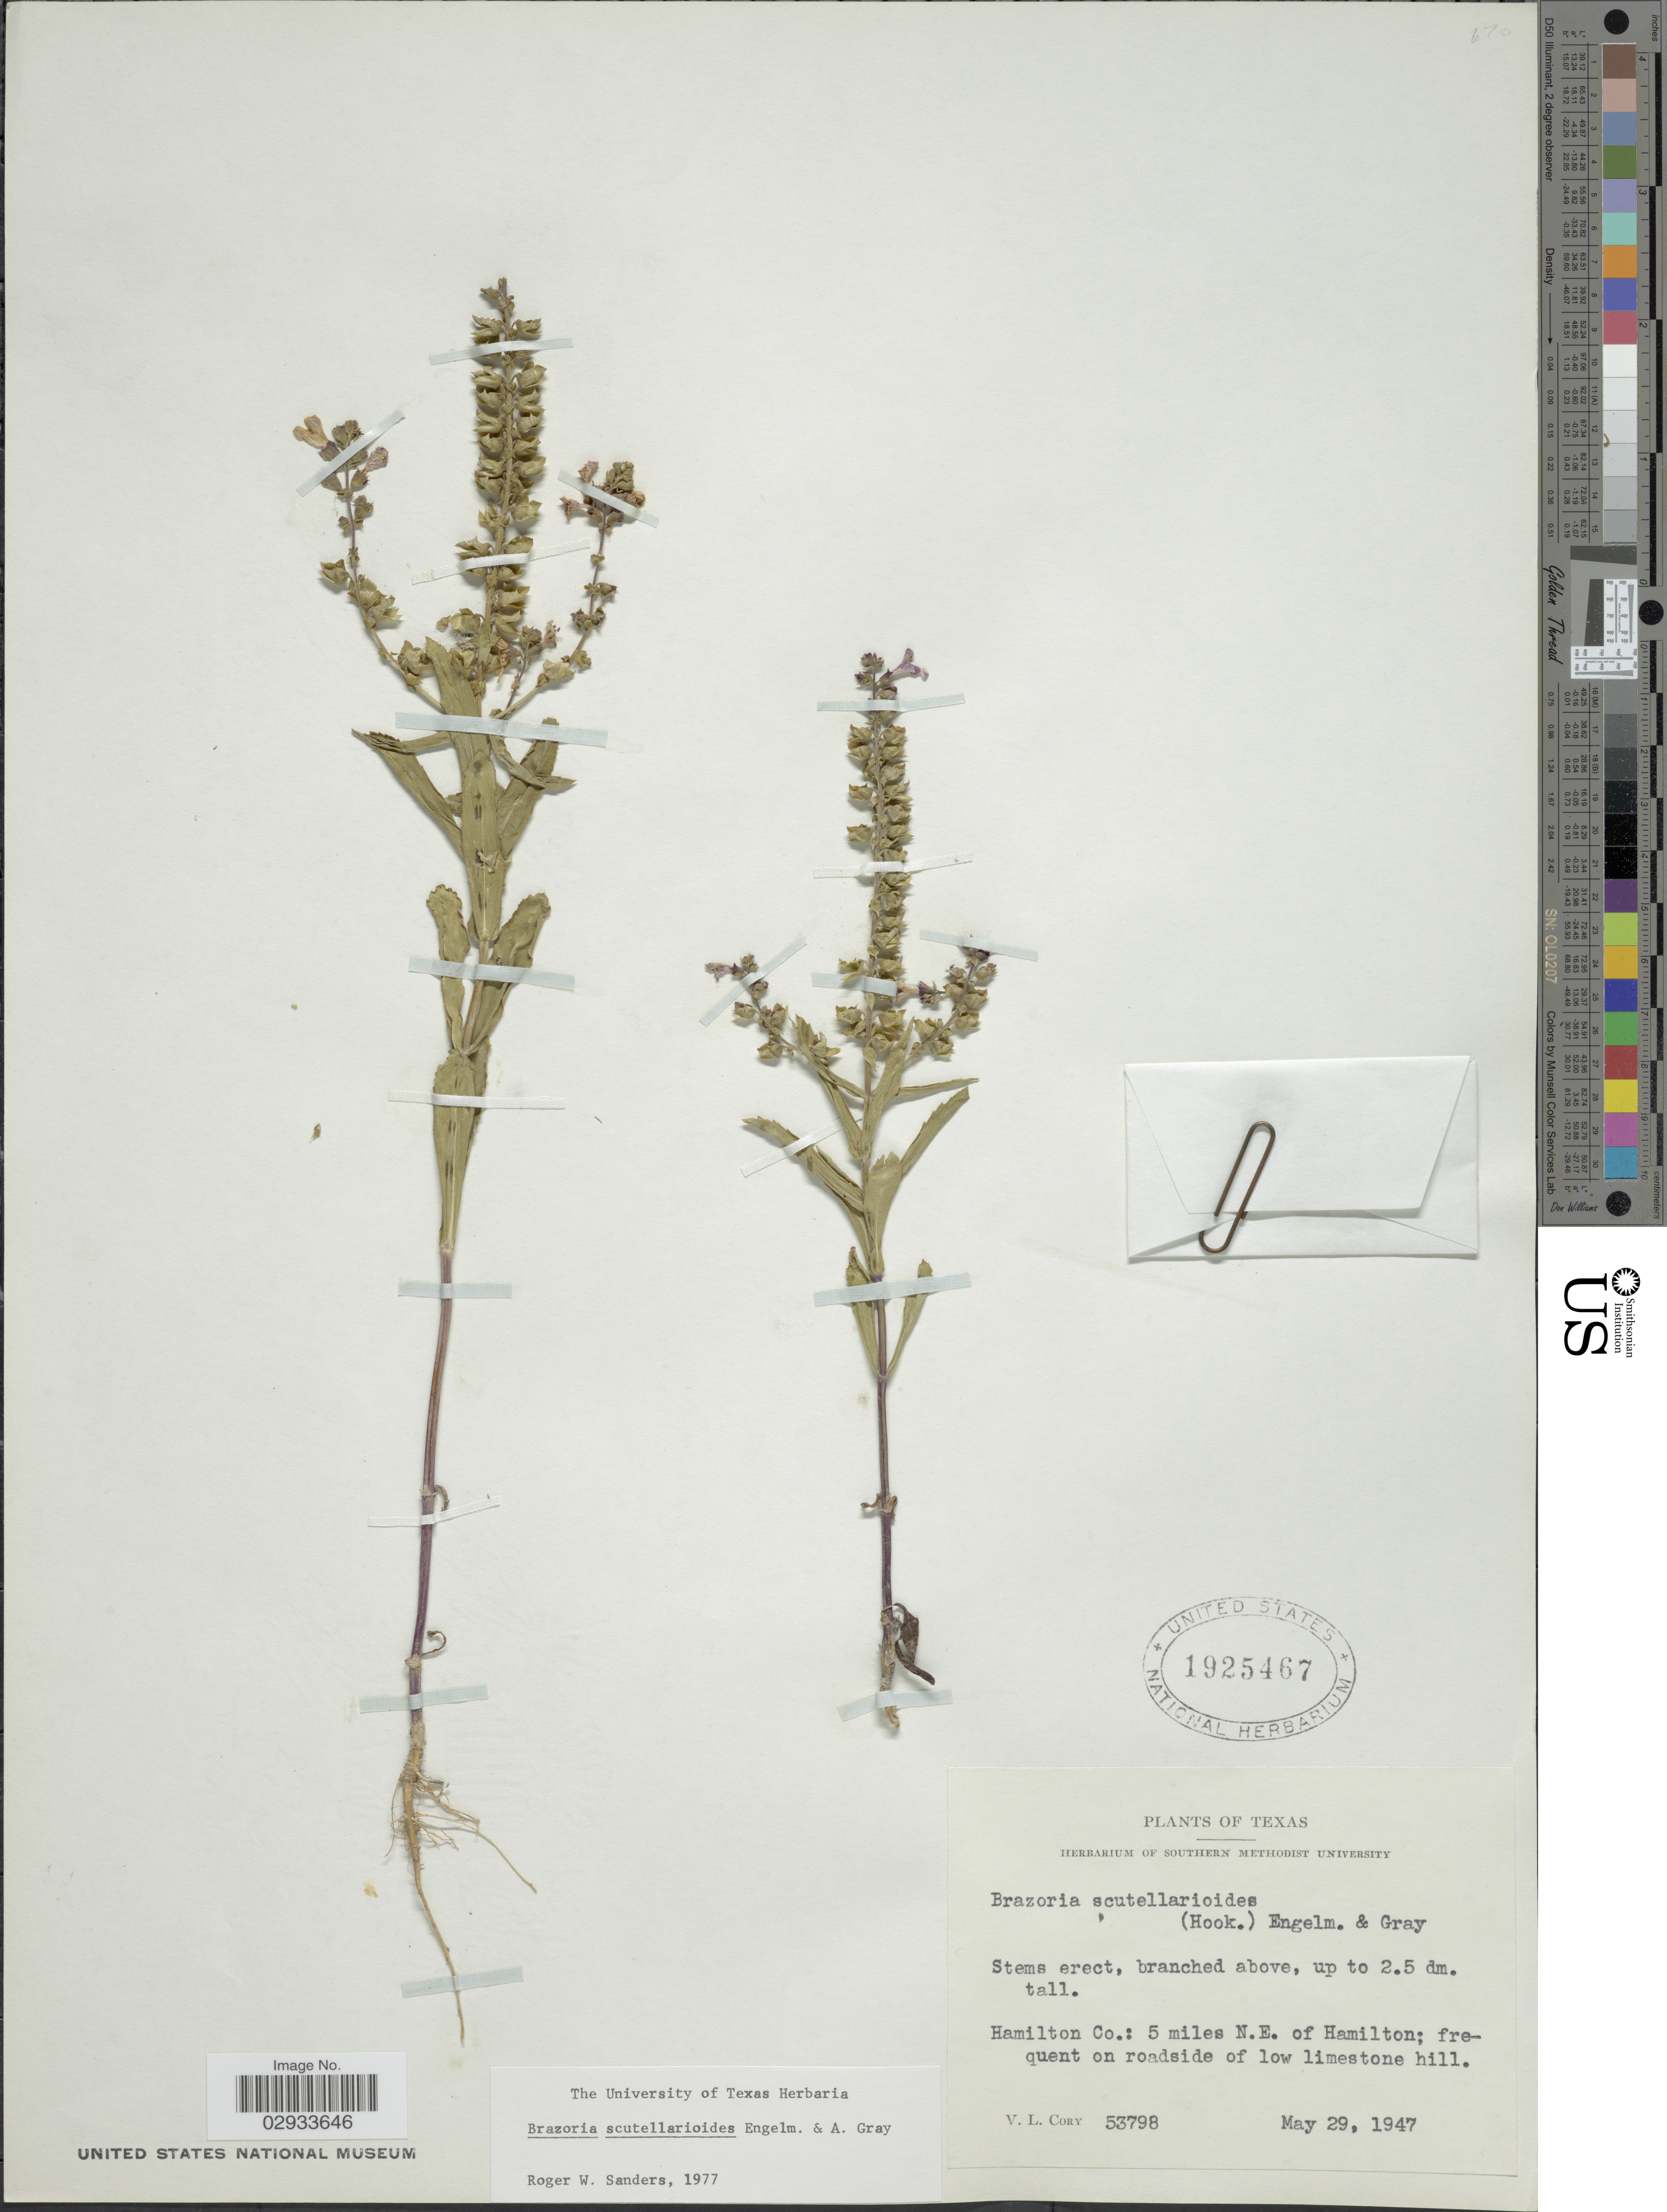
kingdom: Plantae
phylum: Tracheophyta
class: Magnoliopsida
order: Lamiales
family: Lamiaceae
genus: Brazoria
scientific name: Brazoria scutellarioides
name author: Engelm. & A. Gray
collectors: V. Cory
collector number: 53798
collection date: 1947-05-29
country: United States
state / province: Texas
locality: Hamilton Co.: 5 miles N.E. of Hamilton.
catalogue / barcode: US 1925467